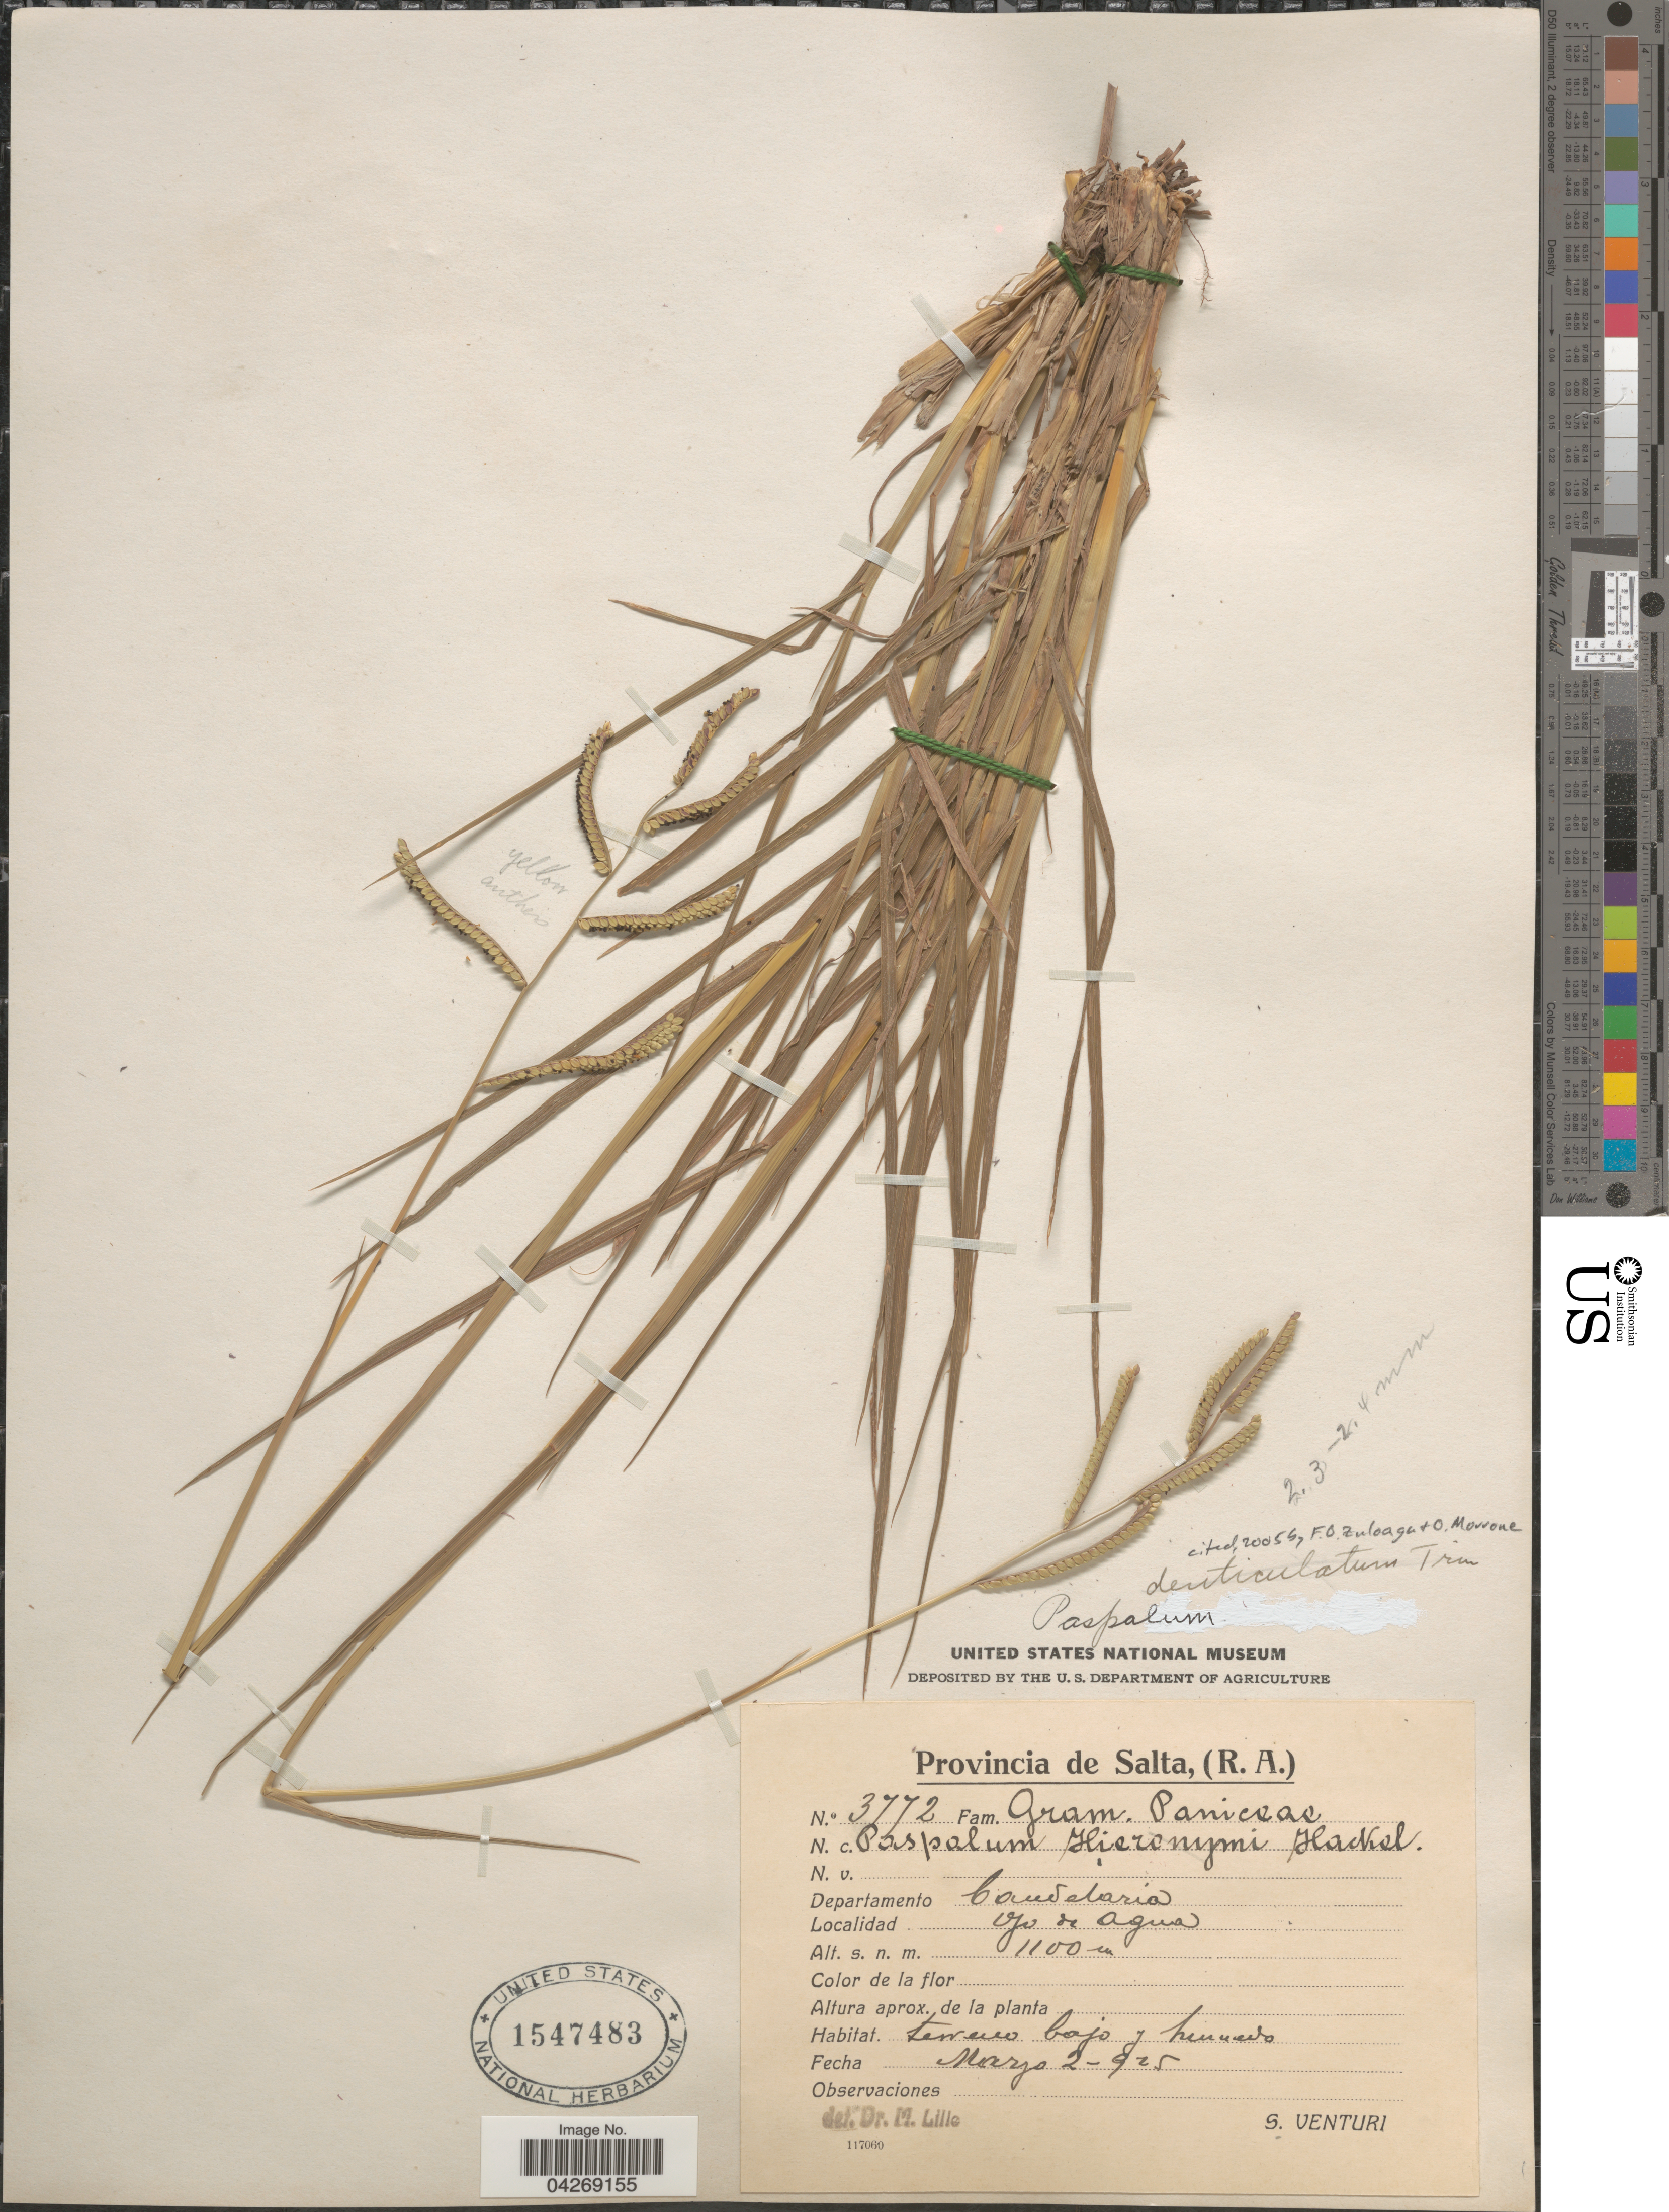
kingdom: Plantae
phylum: Tracheophyta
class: Liliopsida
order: Poales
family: Poaceae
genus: Paspalum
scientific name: Paspalum denticulatum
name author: Trin.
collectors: S. Venturi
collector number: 3772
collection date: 1925-03-02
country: Argentina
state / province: Salta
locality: Departamento Candelaria. Ojo de Agua.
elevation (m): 1100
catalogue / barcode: US 1547483